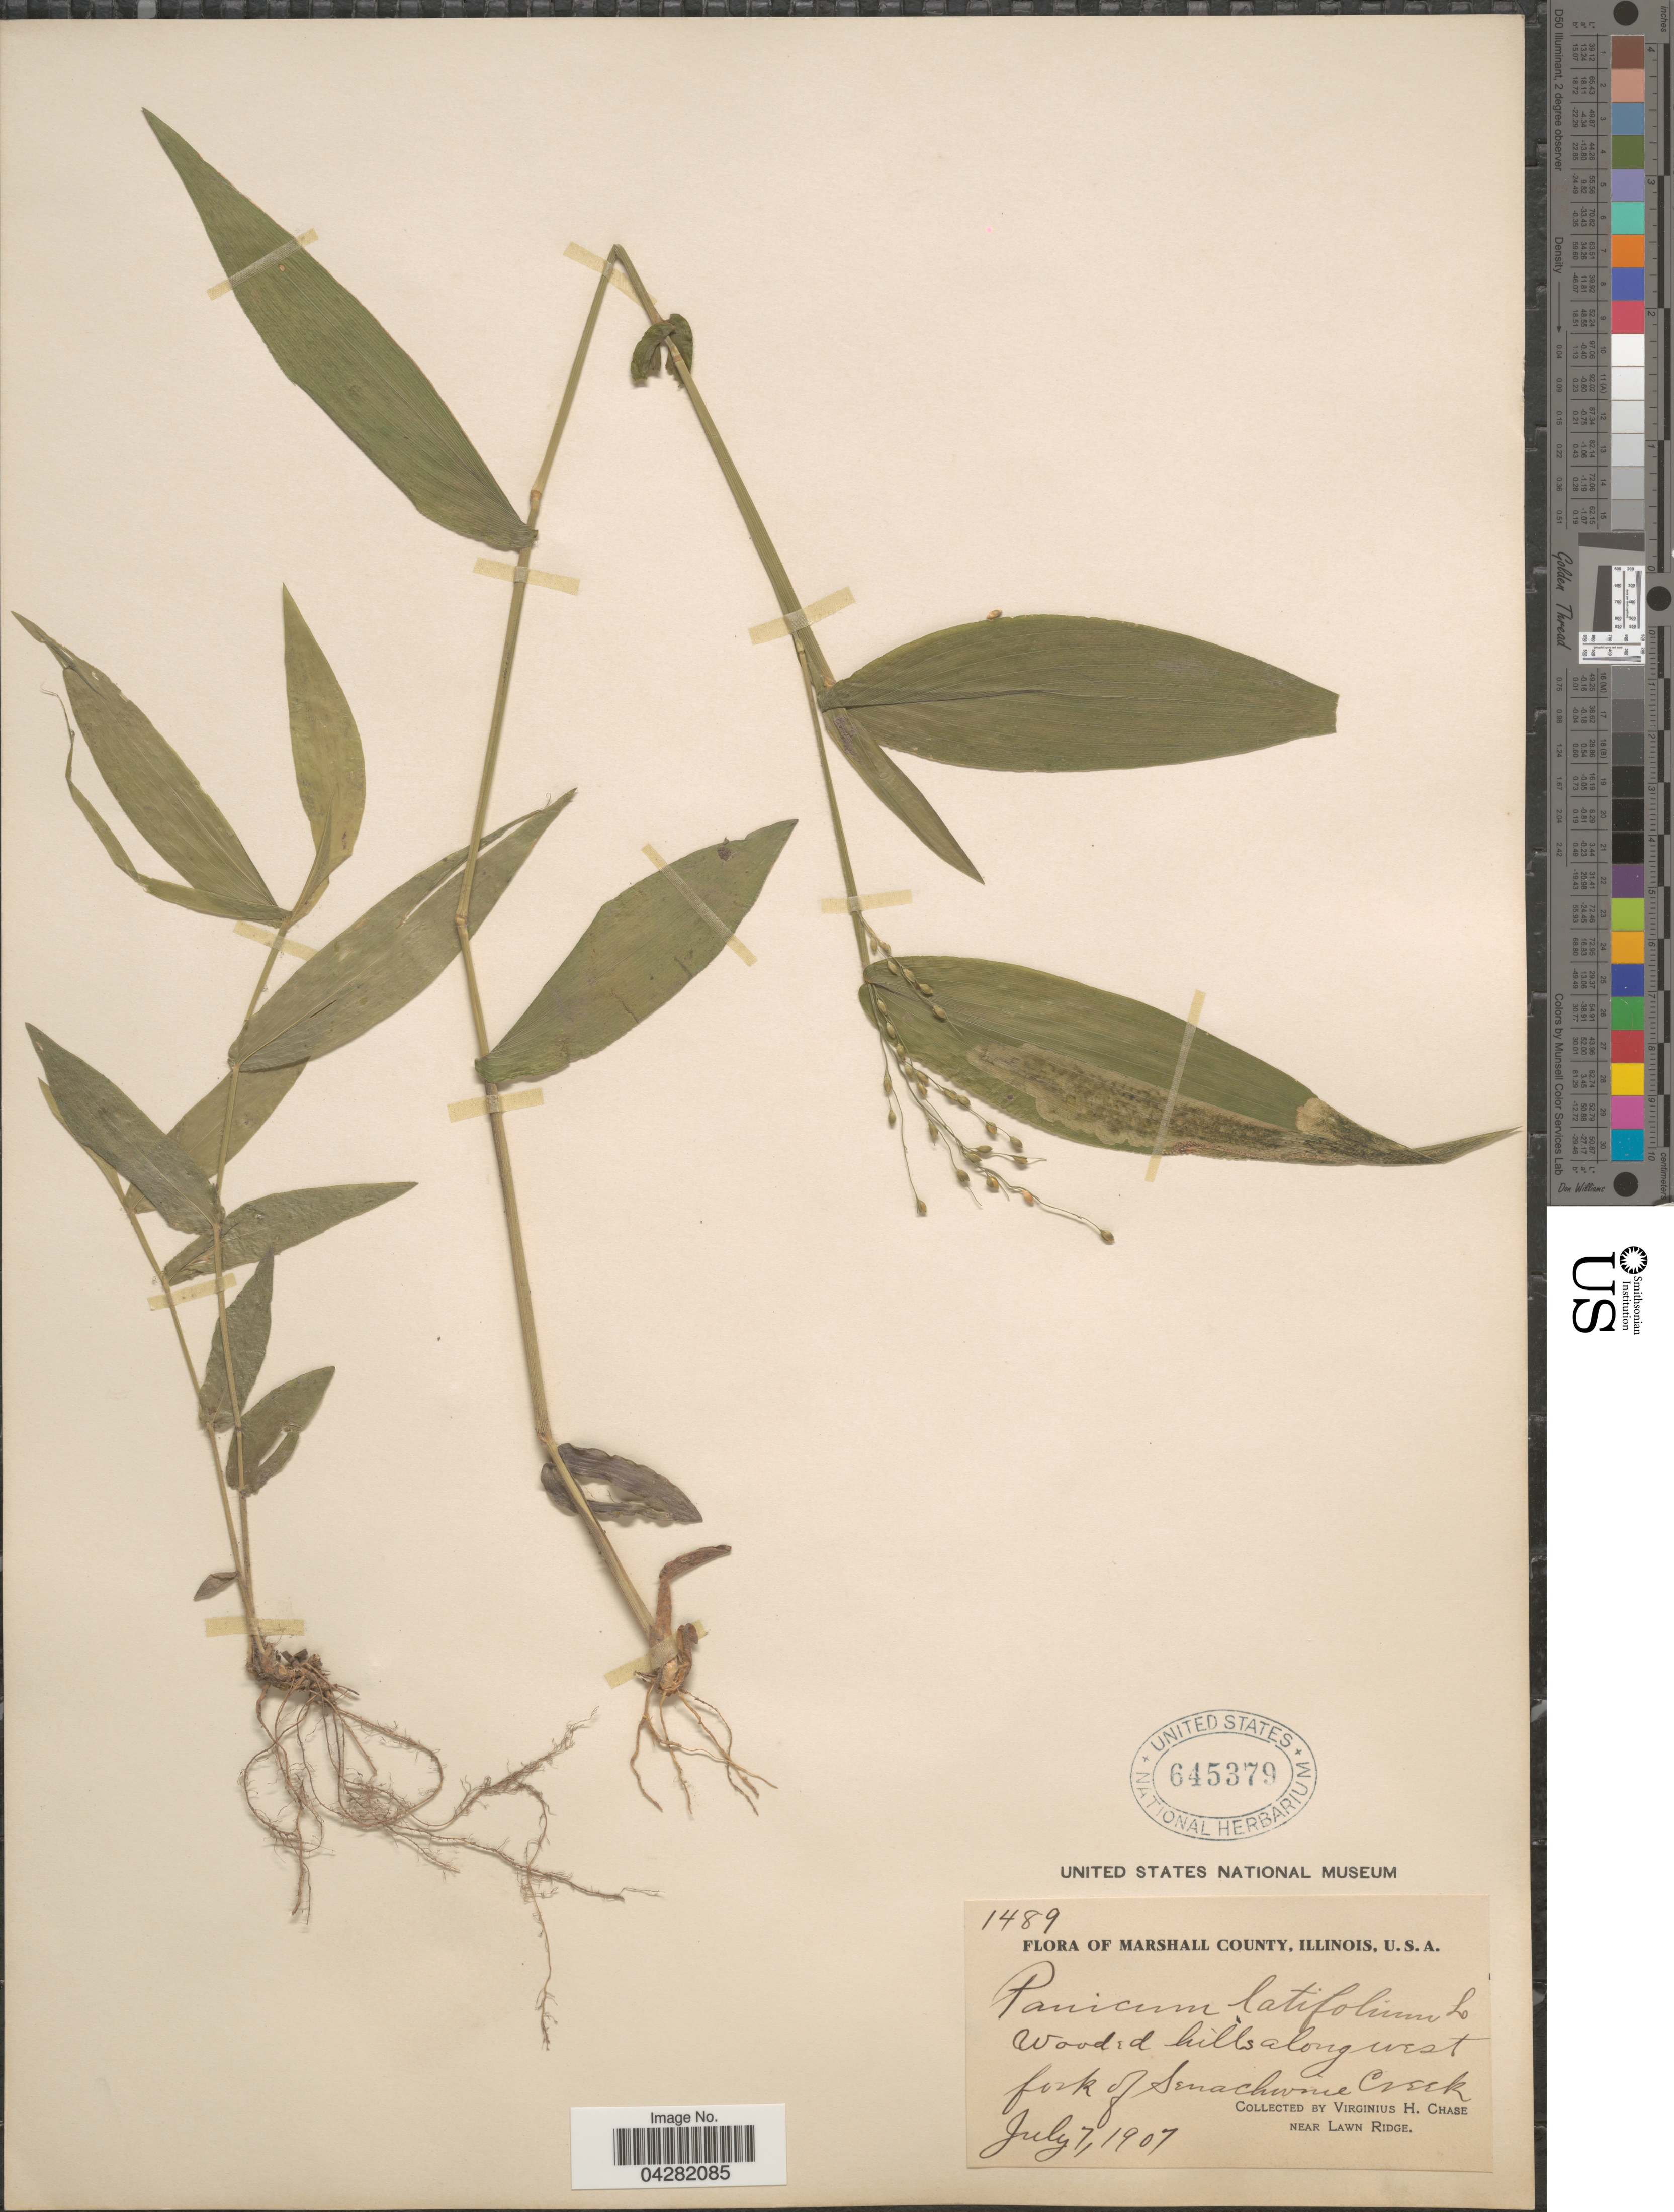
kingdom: Plantae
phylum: Tracheophyta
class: Liliopsida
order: Poales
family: Poaceae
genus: Dichanthelium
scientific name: Dichanthelium latifolium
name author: (L.) Harvill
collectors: V. H. Chase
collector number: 1489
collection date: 1907-07-07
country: United States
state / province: Illinois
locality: Marshall County. Wooded hills along west fork of Senachwine Creek. Near Lawn Ridge.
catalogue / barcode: US 645379